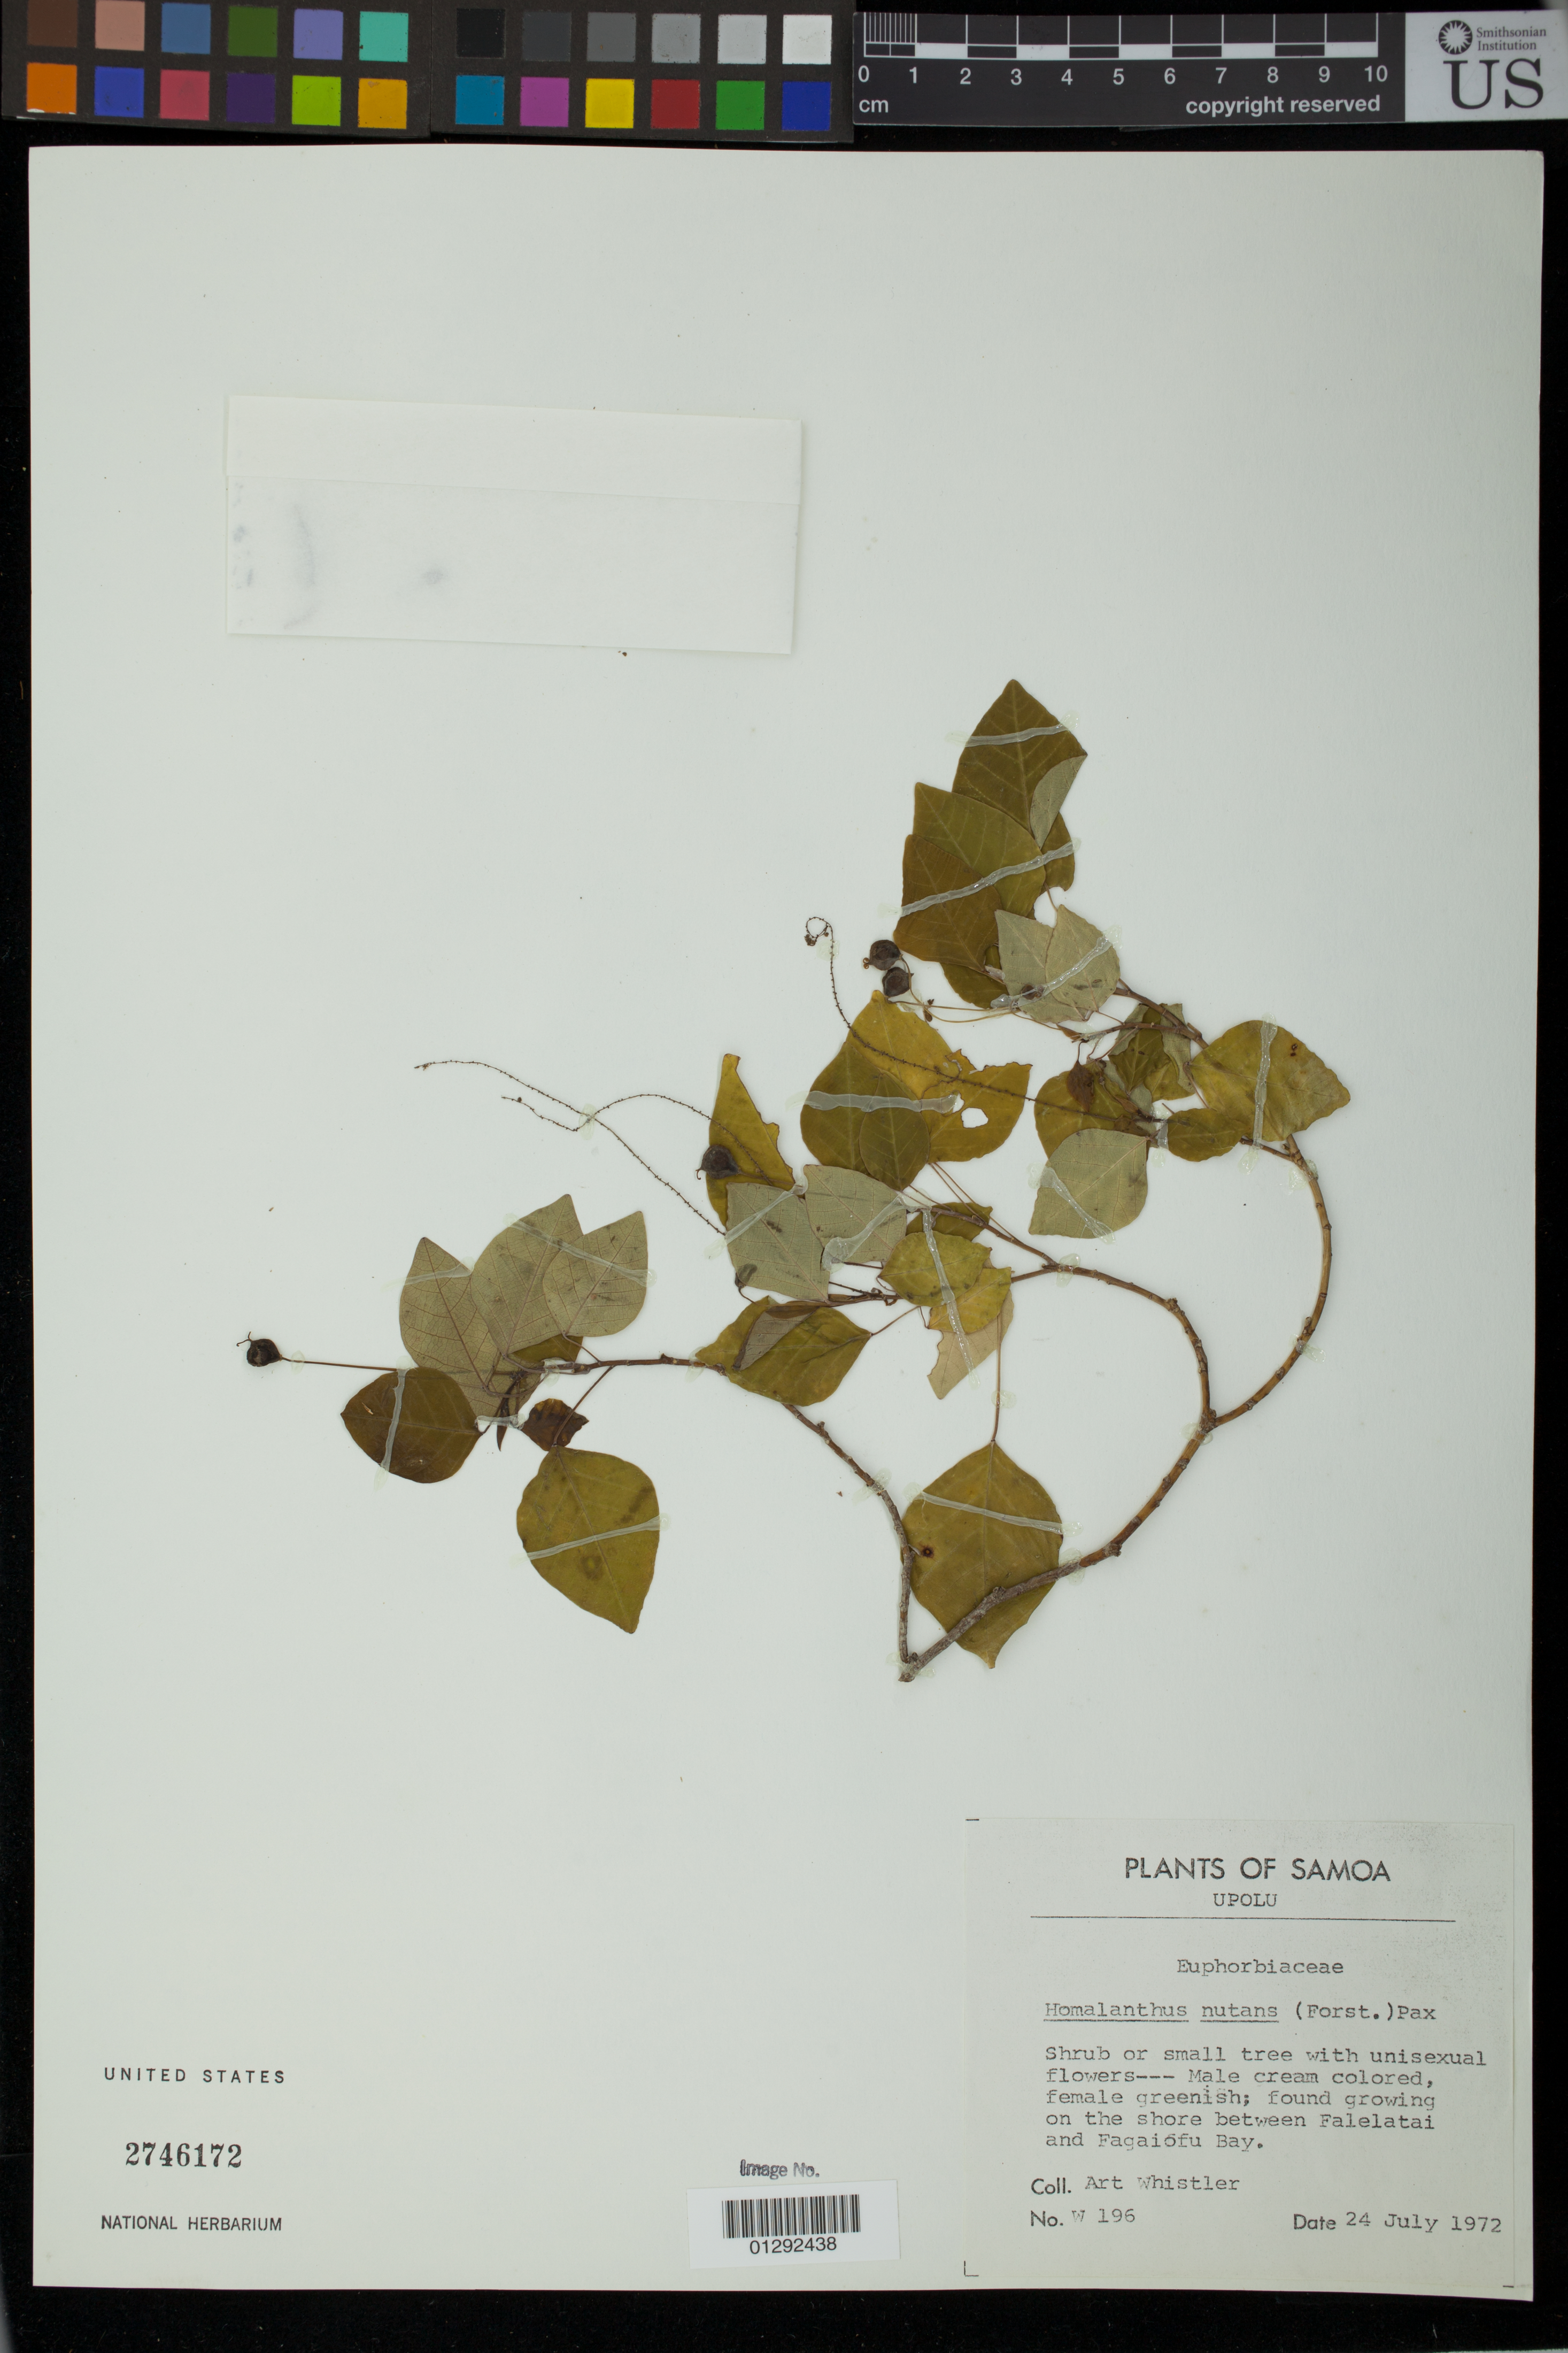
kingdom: Plantae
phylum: Tracheophyta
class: Magnoliopsida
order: Malpighiales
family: Euphorbiaceae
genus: Homalanthus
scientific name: Homalanthus nutans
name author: (G. Forst.) Guill.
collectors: A. Whistler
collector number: W 196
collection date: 1972-07-24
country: Samoa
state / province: A'ana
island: Upolu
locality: Growing on the shore between Falelatai and Fagaiofu Bay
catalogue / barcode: US 2746172